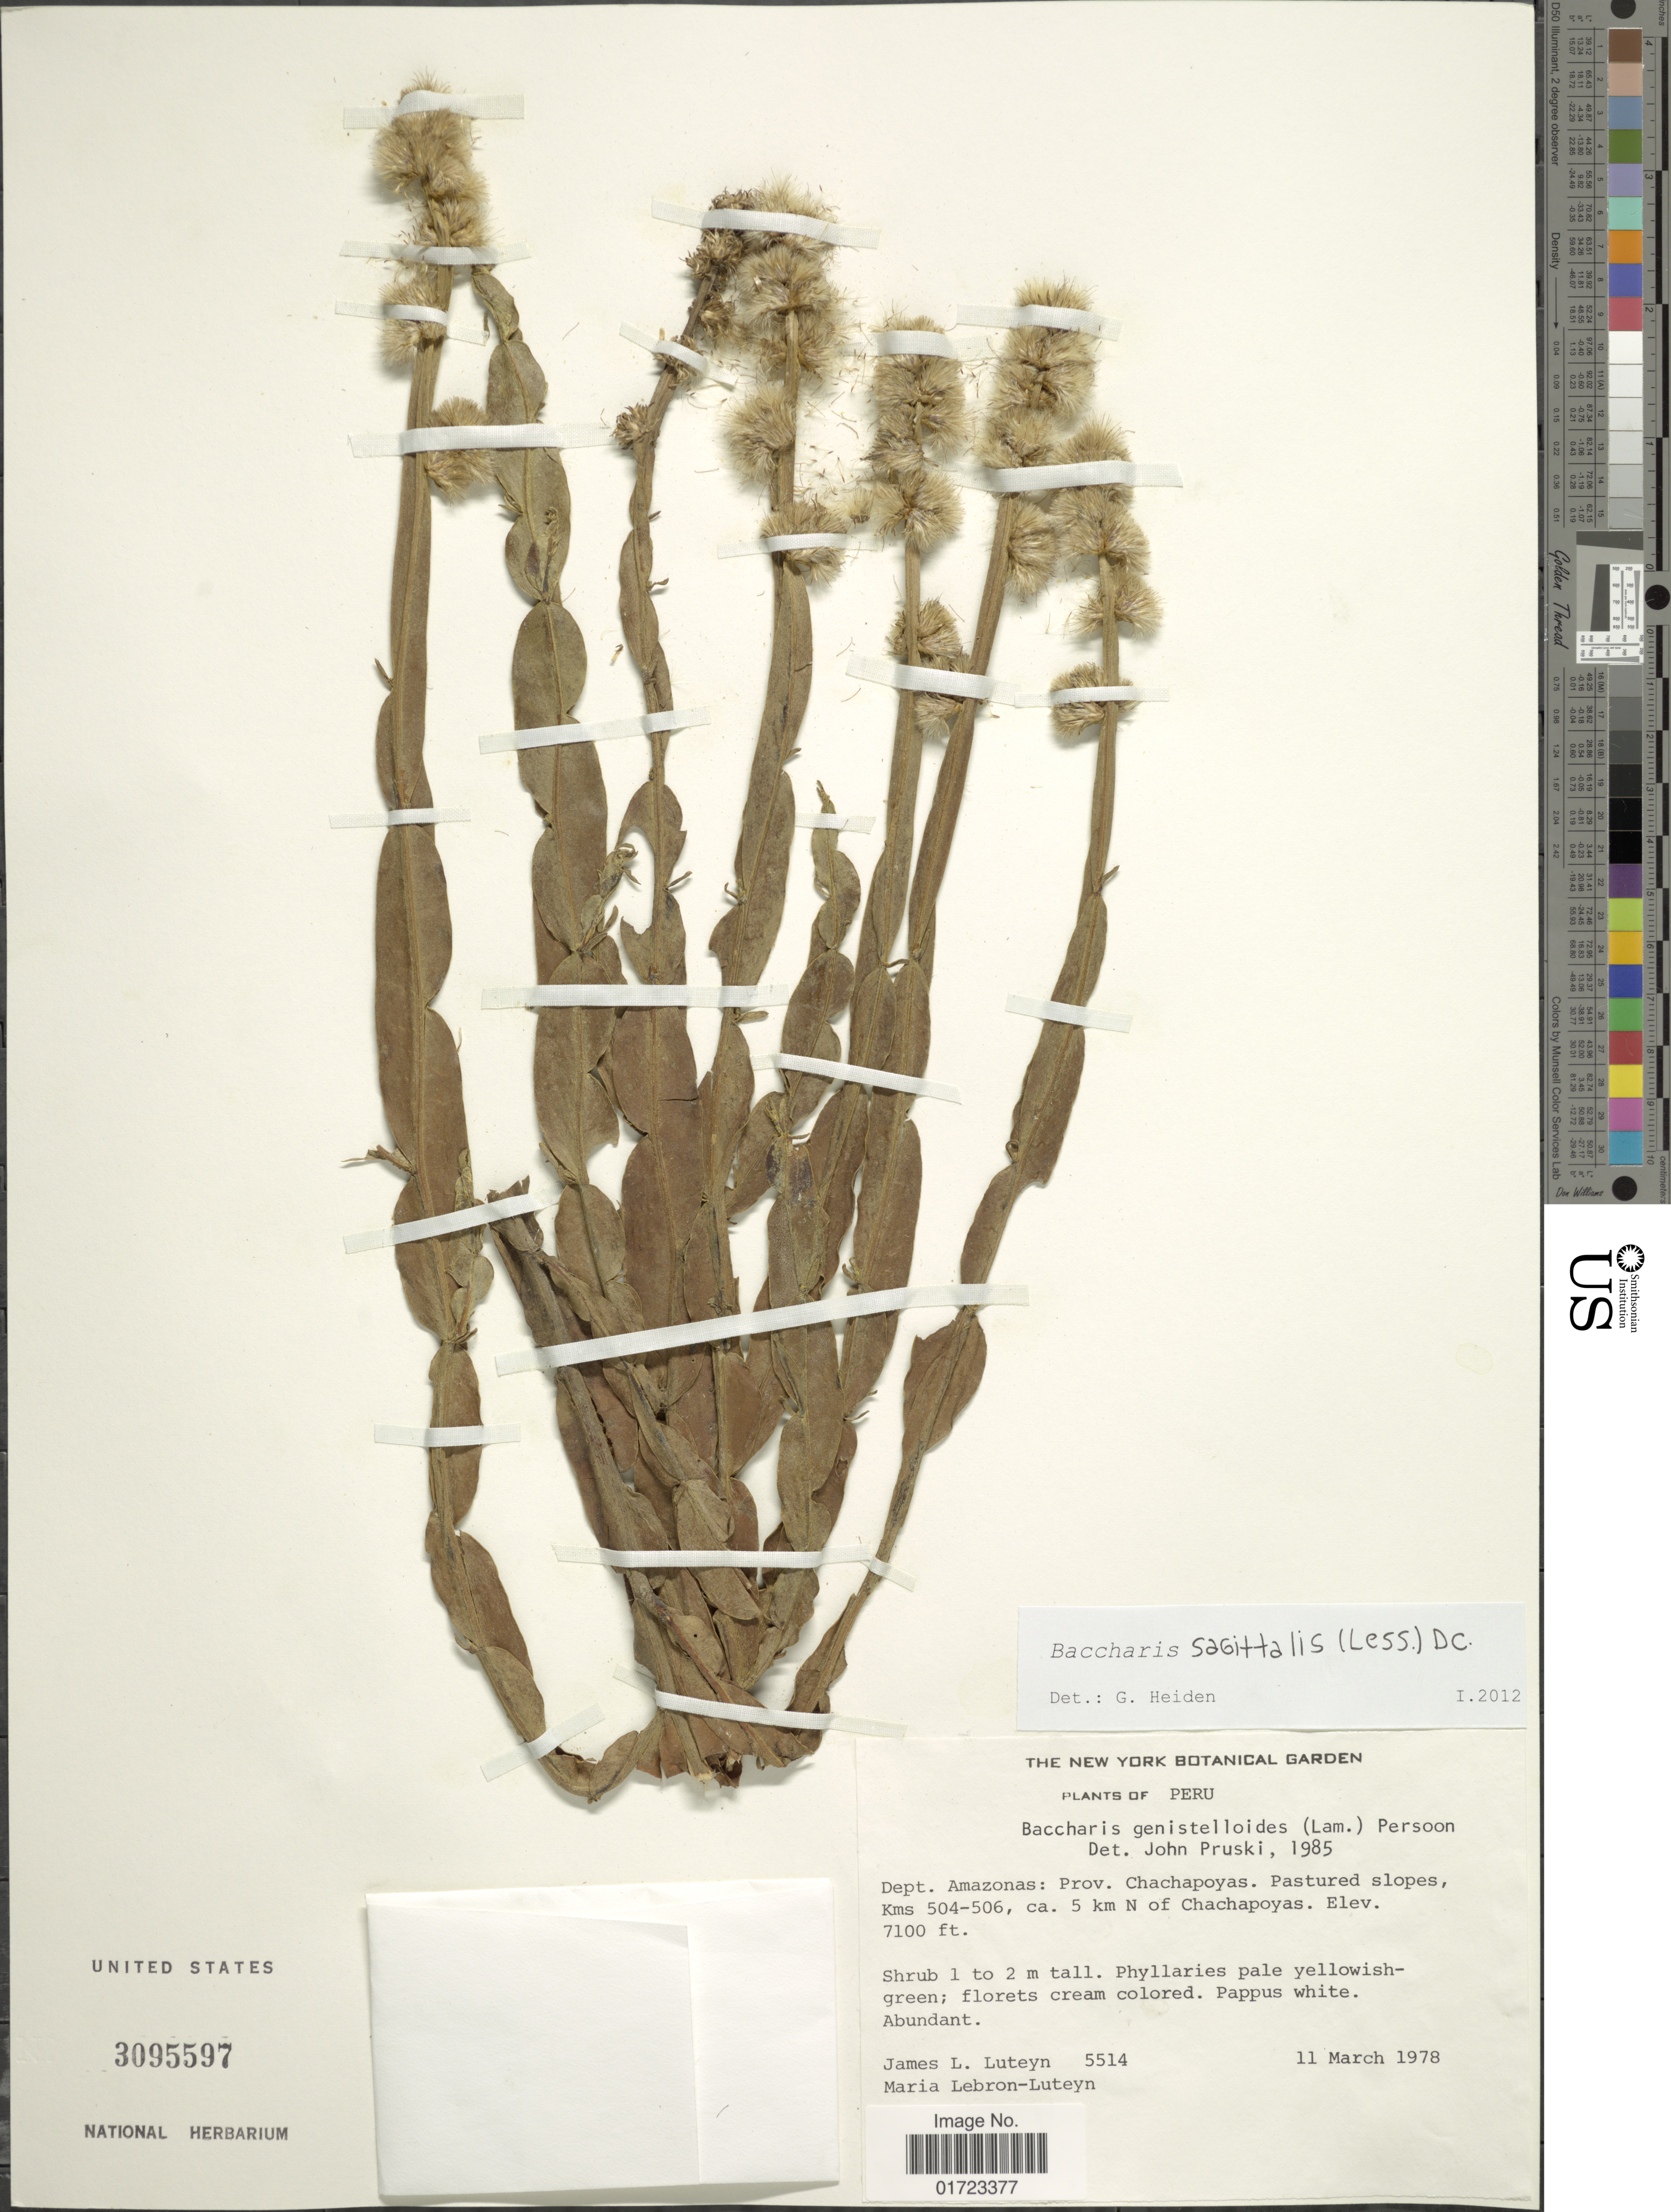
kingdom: Plantae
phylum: Tracheophyta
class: Magnoliopsida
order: Asterales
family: Asteraceae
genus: Baccharis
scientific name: Baccharis sagittalis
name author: (Less.) DC.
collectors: J. L. Luteyn & M. L. Lebrón-Luteyn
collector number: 5514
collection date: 1978-03-11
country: Peru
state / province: Amazonas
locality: Dept. Amazonas: Prov. Chachapoyas, Pastured slopes 504-506, ca. 5 km N of Chachapoyas.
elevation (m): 2164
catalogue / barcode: US 3095597